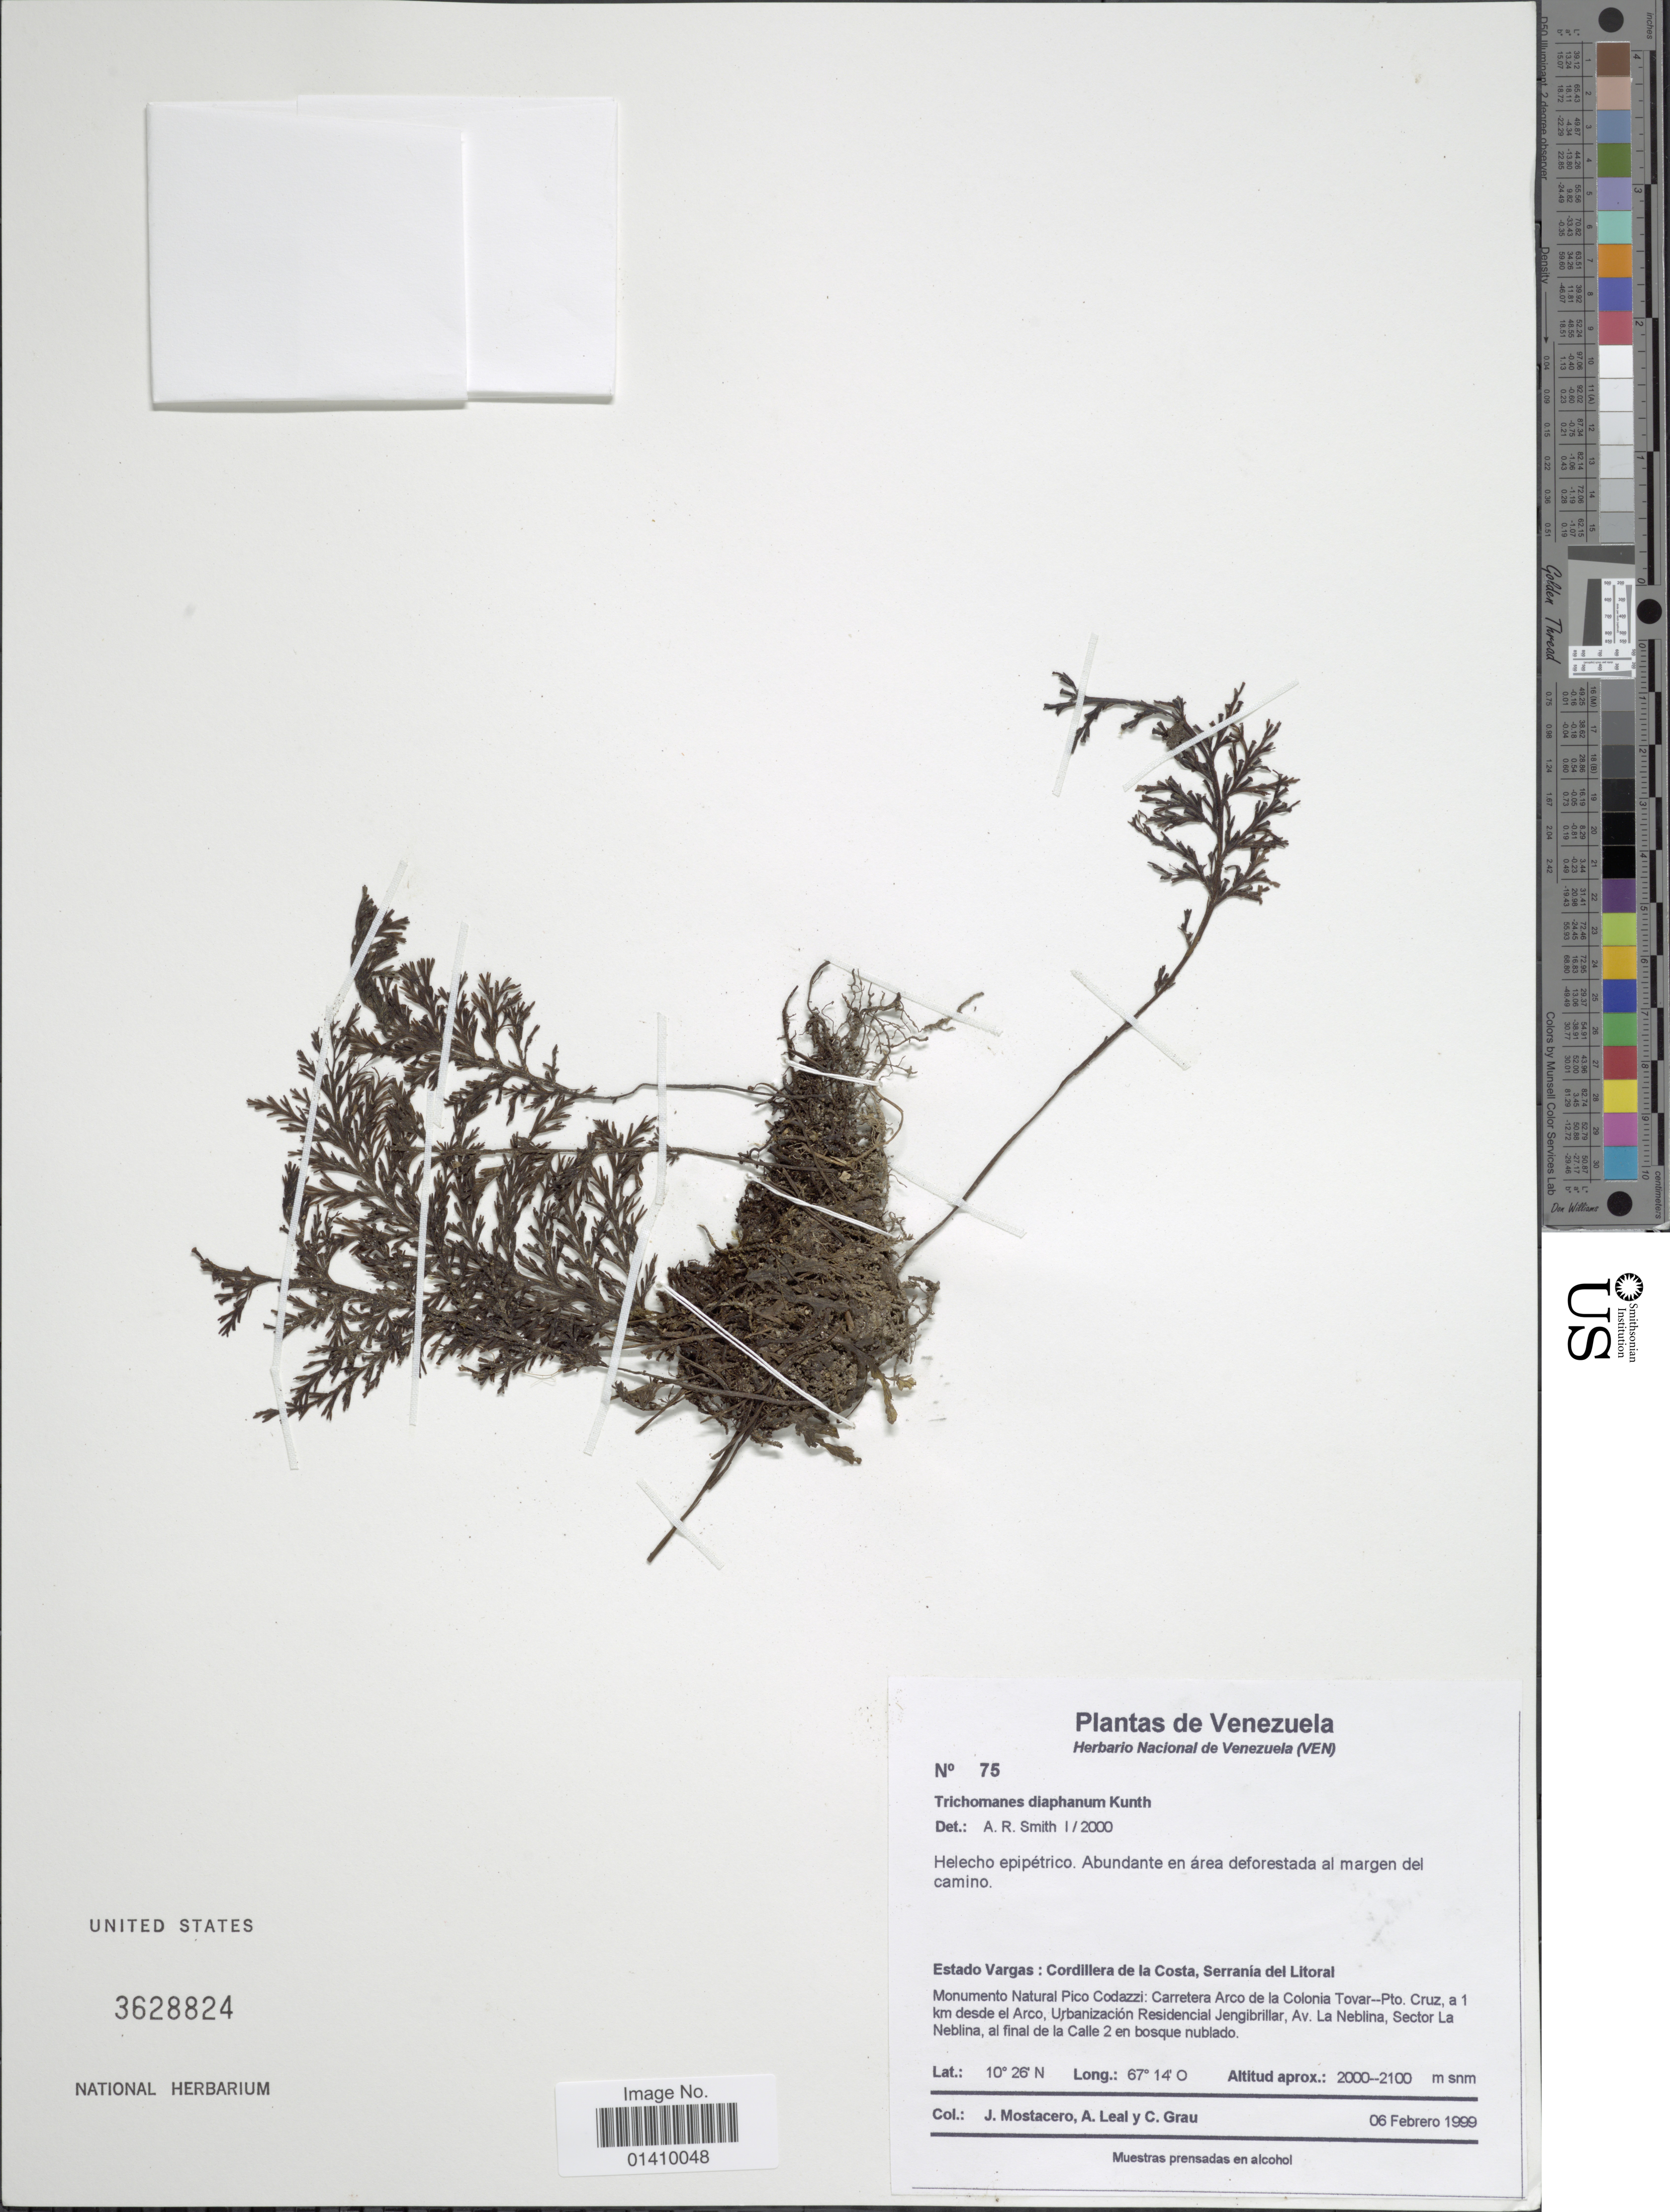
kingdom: Plantae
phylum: Tracheophyta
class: Polypodiopsida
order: Hymenophyllales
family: Hymenophyllaceae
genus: Polyphlebium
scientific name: Polyphlebium diaphanum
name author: (Kunth) Ebihara & Dubuisson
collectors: J. Mostacero, A. Leal & C. Grau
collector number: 75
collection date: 1999-02-06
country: Venezuela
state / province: Vargas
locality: Estado Vargas cordillera de la Costa Serrania del Litoral monumento natural Pico Codazzi carretera Arco de la Colonia Tovar Pto. Cruz a 1km desde el Arco Urbanizacion Residencial Jengibrillar Av. La Neblina sector La Neblina al final de la Calle 2 en bosque nublado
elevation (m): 2000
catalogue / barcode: US 3628824